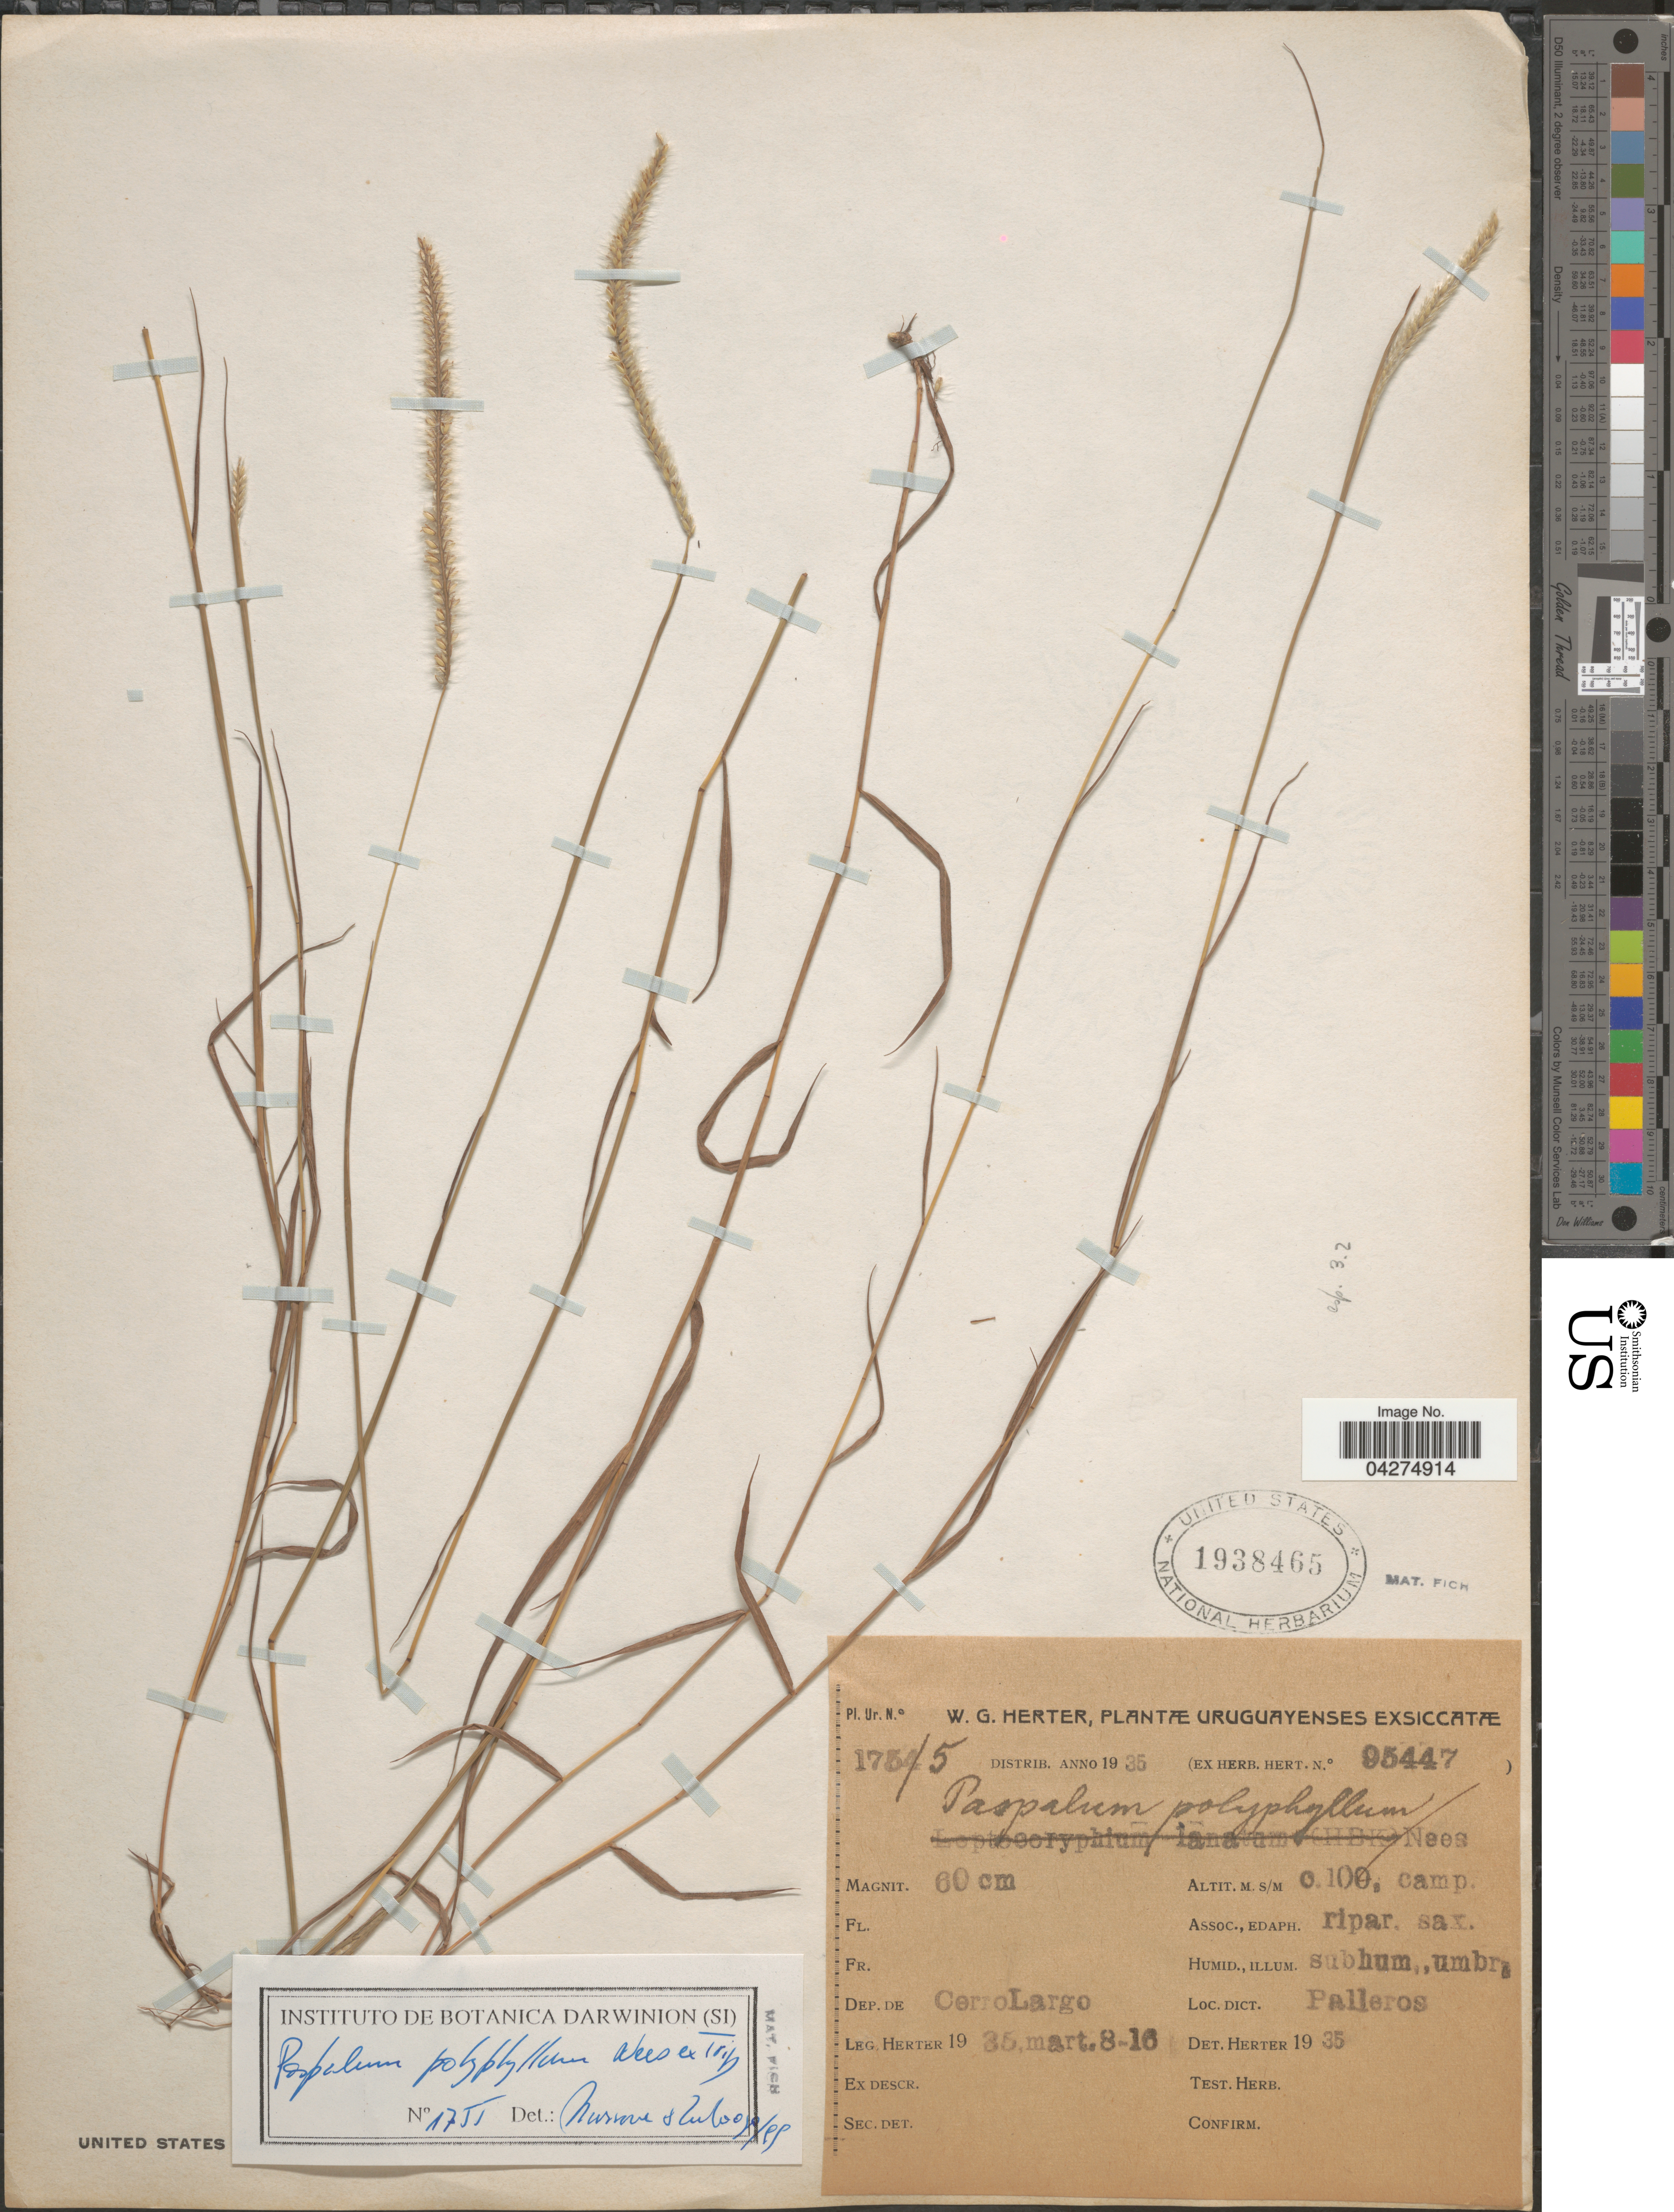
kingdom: Plantae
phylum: Tracheophyta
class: Liliopsida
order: Poales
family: Poaceae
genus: Paspalum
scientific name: Paspalum polyphyllum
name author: Nees ex Trin.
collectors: W. G. Herter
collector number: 1735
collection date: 1935-03-08/1935-03-16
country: Uruguay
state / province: Cerro Largo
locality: Dep. de Cerro Largo. Palleros.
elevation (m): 100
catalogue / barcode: US 1938465